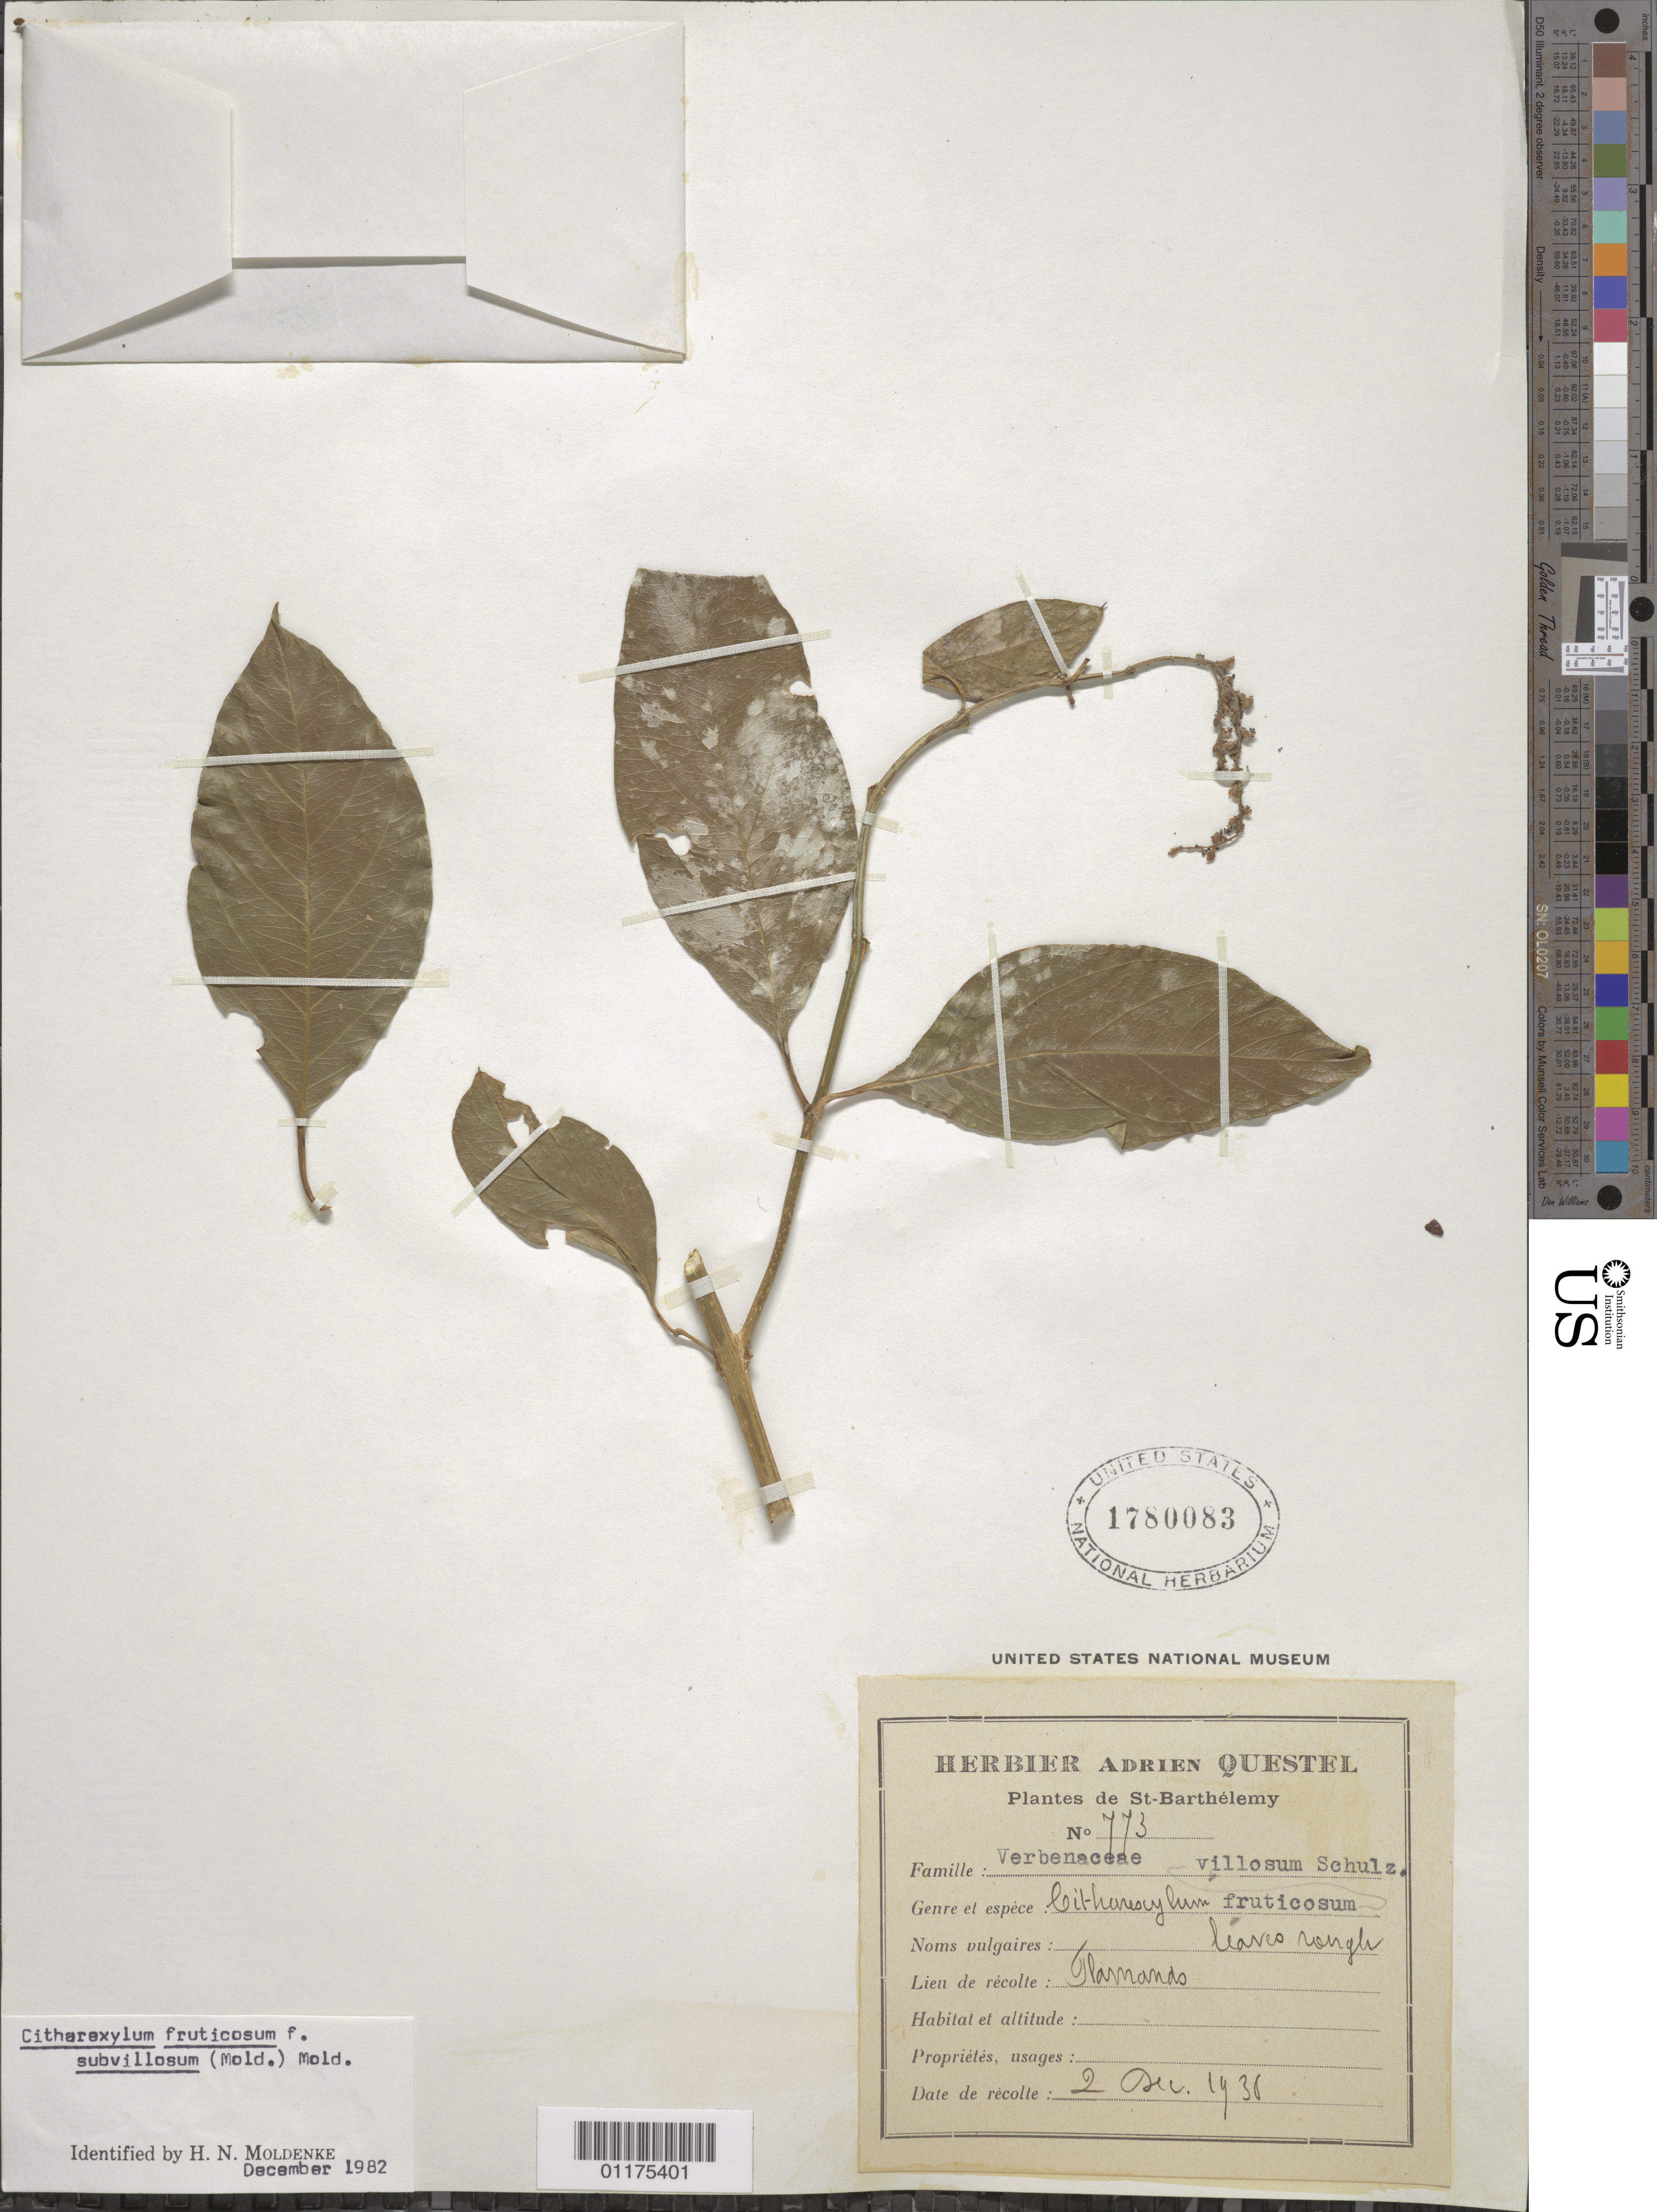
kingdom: Plantae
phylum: Tracheophyta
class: Magnoliopsida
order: Lamiales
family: Verbenaceae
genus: Citharexylum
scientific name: Citharexylum fruticosum f. bahamense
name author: (Millsp.) Moldenke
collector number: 773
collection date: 1930-12-02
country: Saint Barthélemy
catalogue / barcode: US 1780083